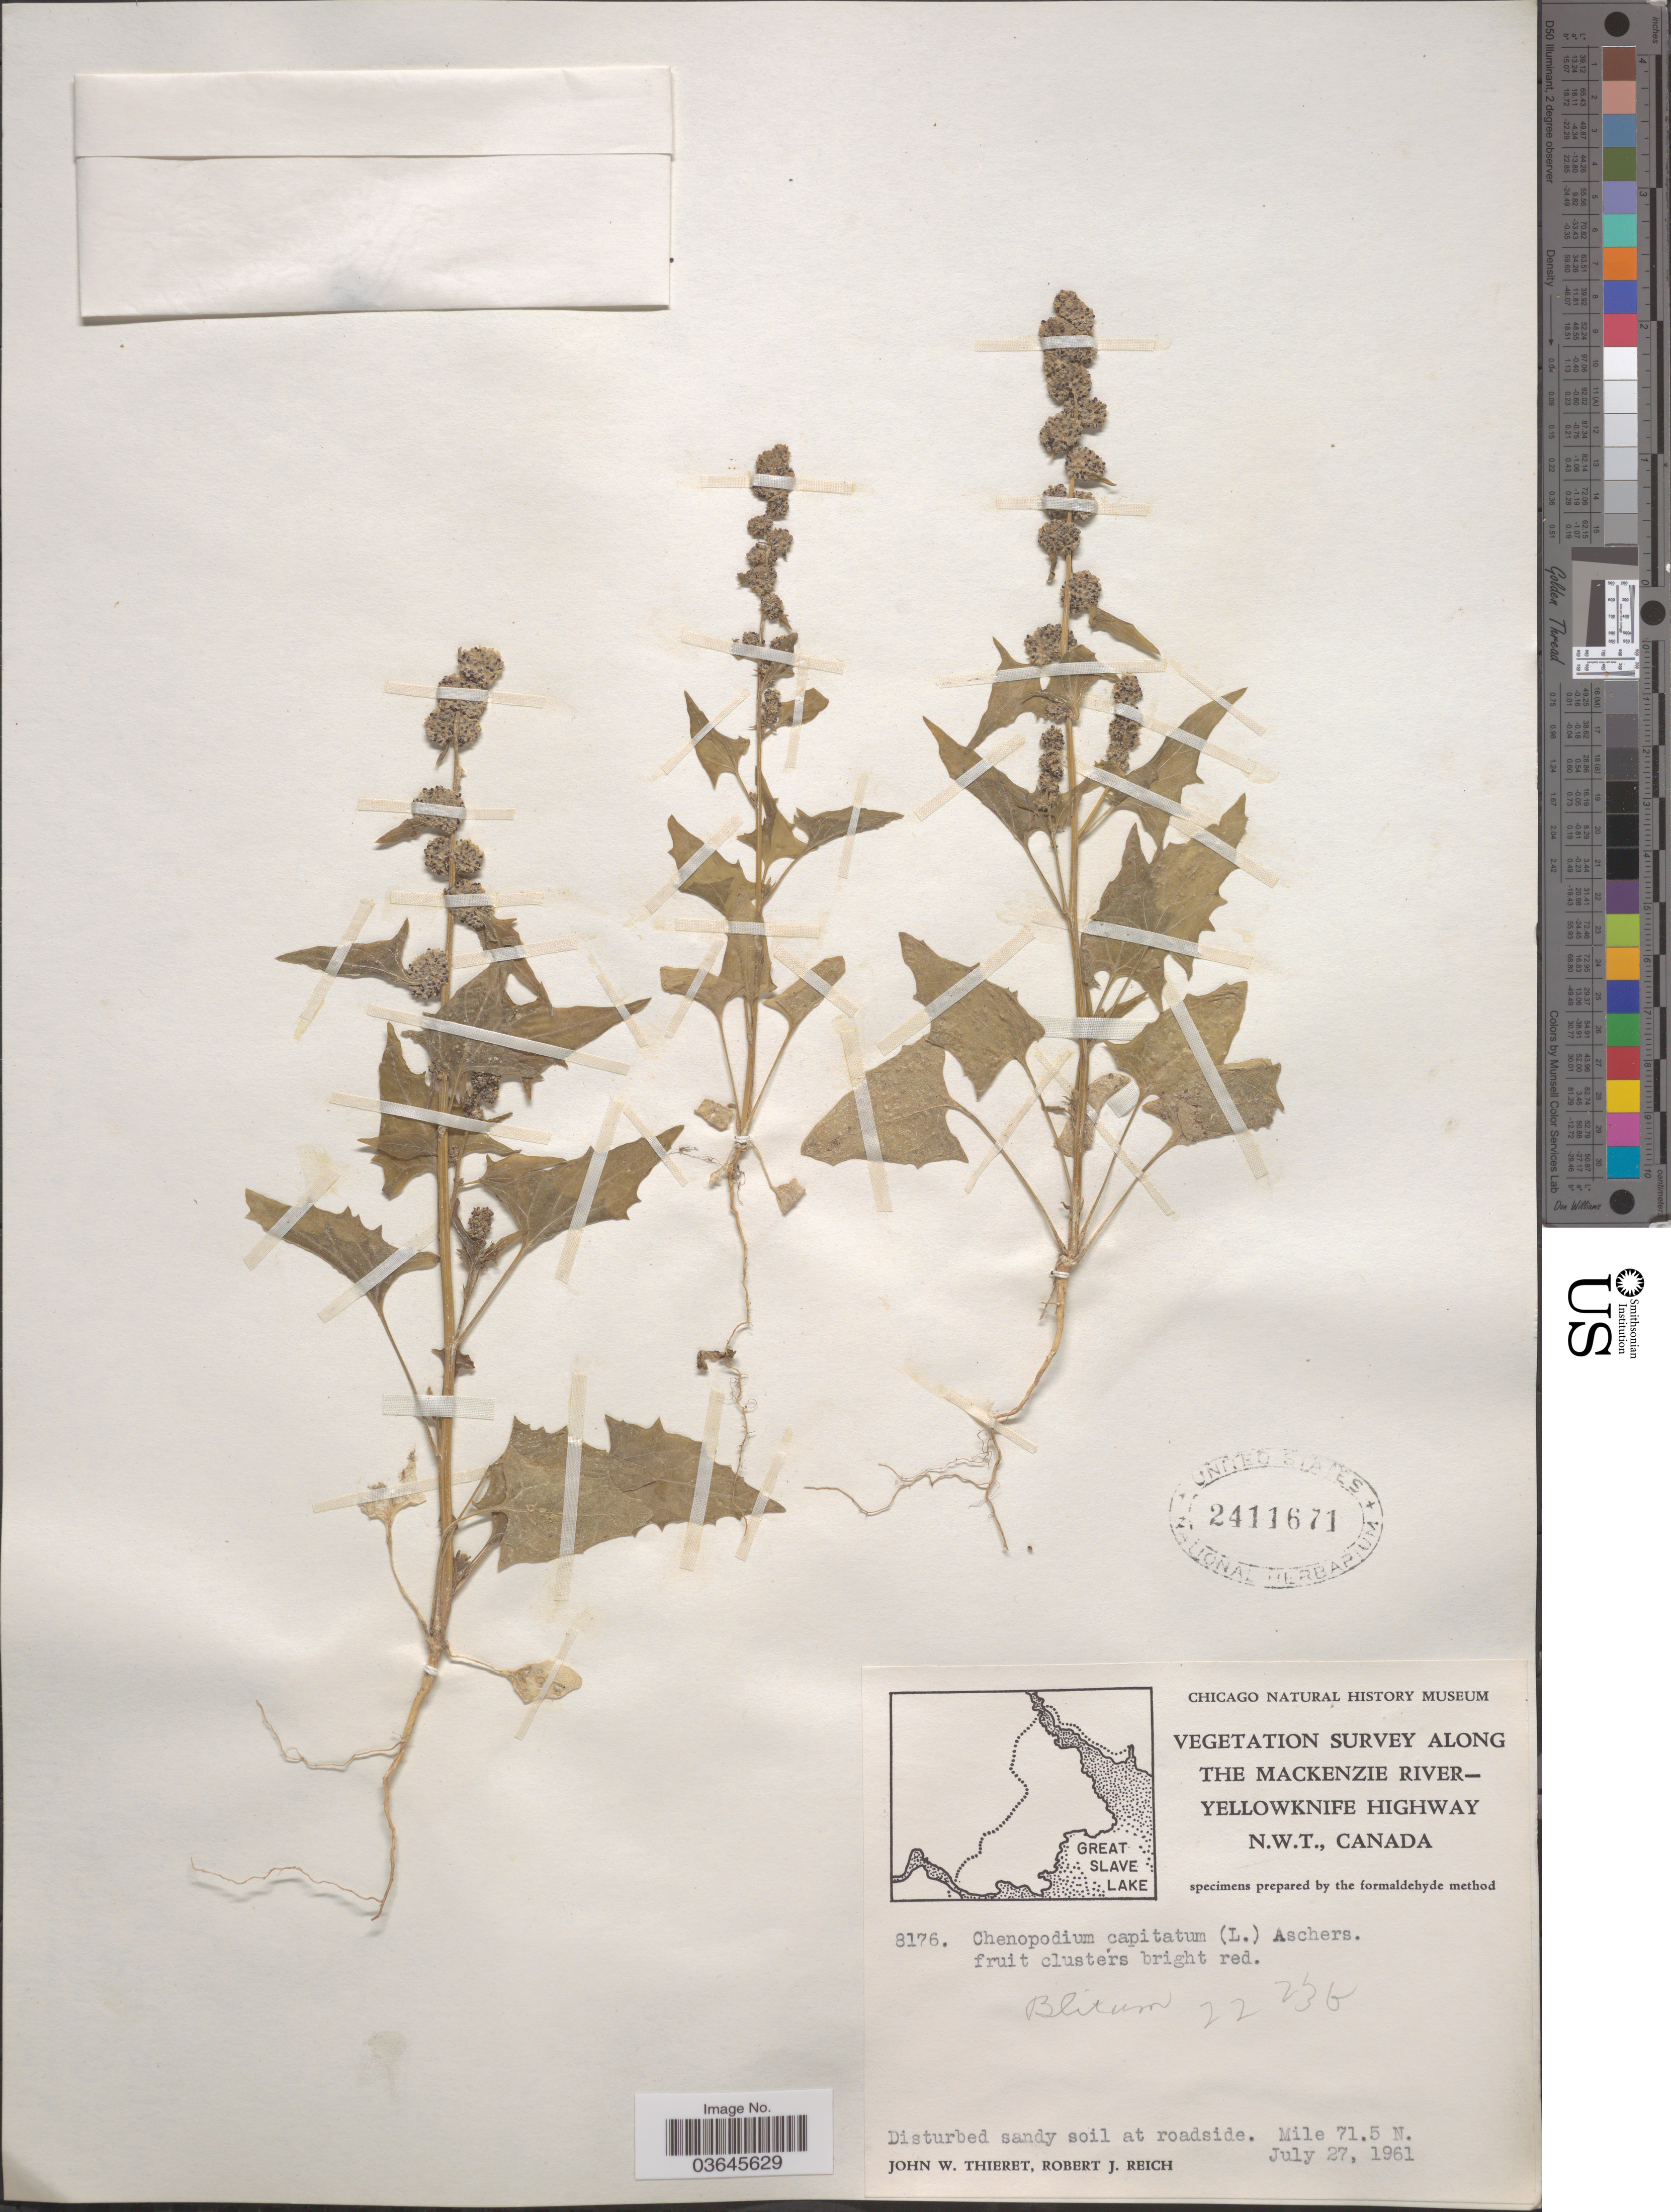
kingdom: Plantae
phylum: Tracheophyta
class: Magnoliopsida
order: Caryophyllales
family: Amaranthaceae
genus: Blitum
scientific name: Blitum capitatum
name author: L.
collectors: J. W. Thieret & R. Reich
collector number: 8176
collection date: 1961-07-27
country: Canada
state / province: Northwest Territories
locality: Vegetation Survey along The Mackenzie River-Yellowknife Highway. Disturbed sandy soil at roadside. Mile 71.5 N.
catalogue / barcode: US 2411671